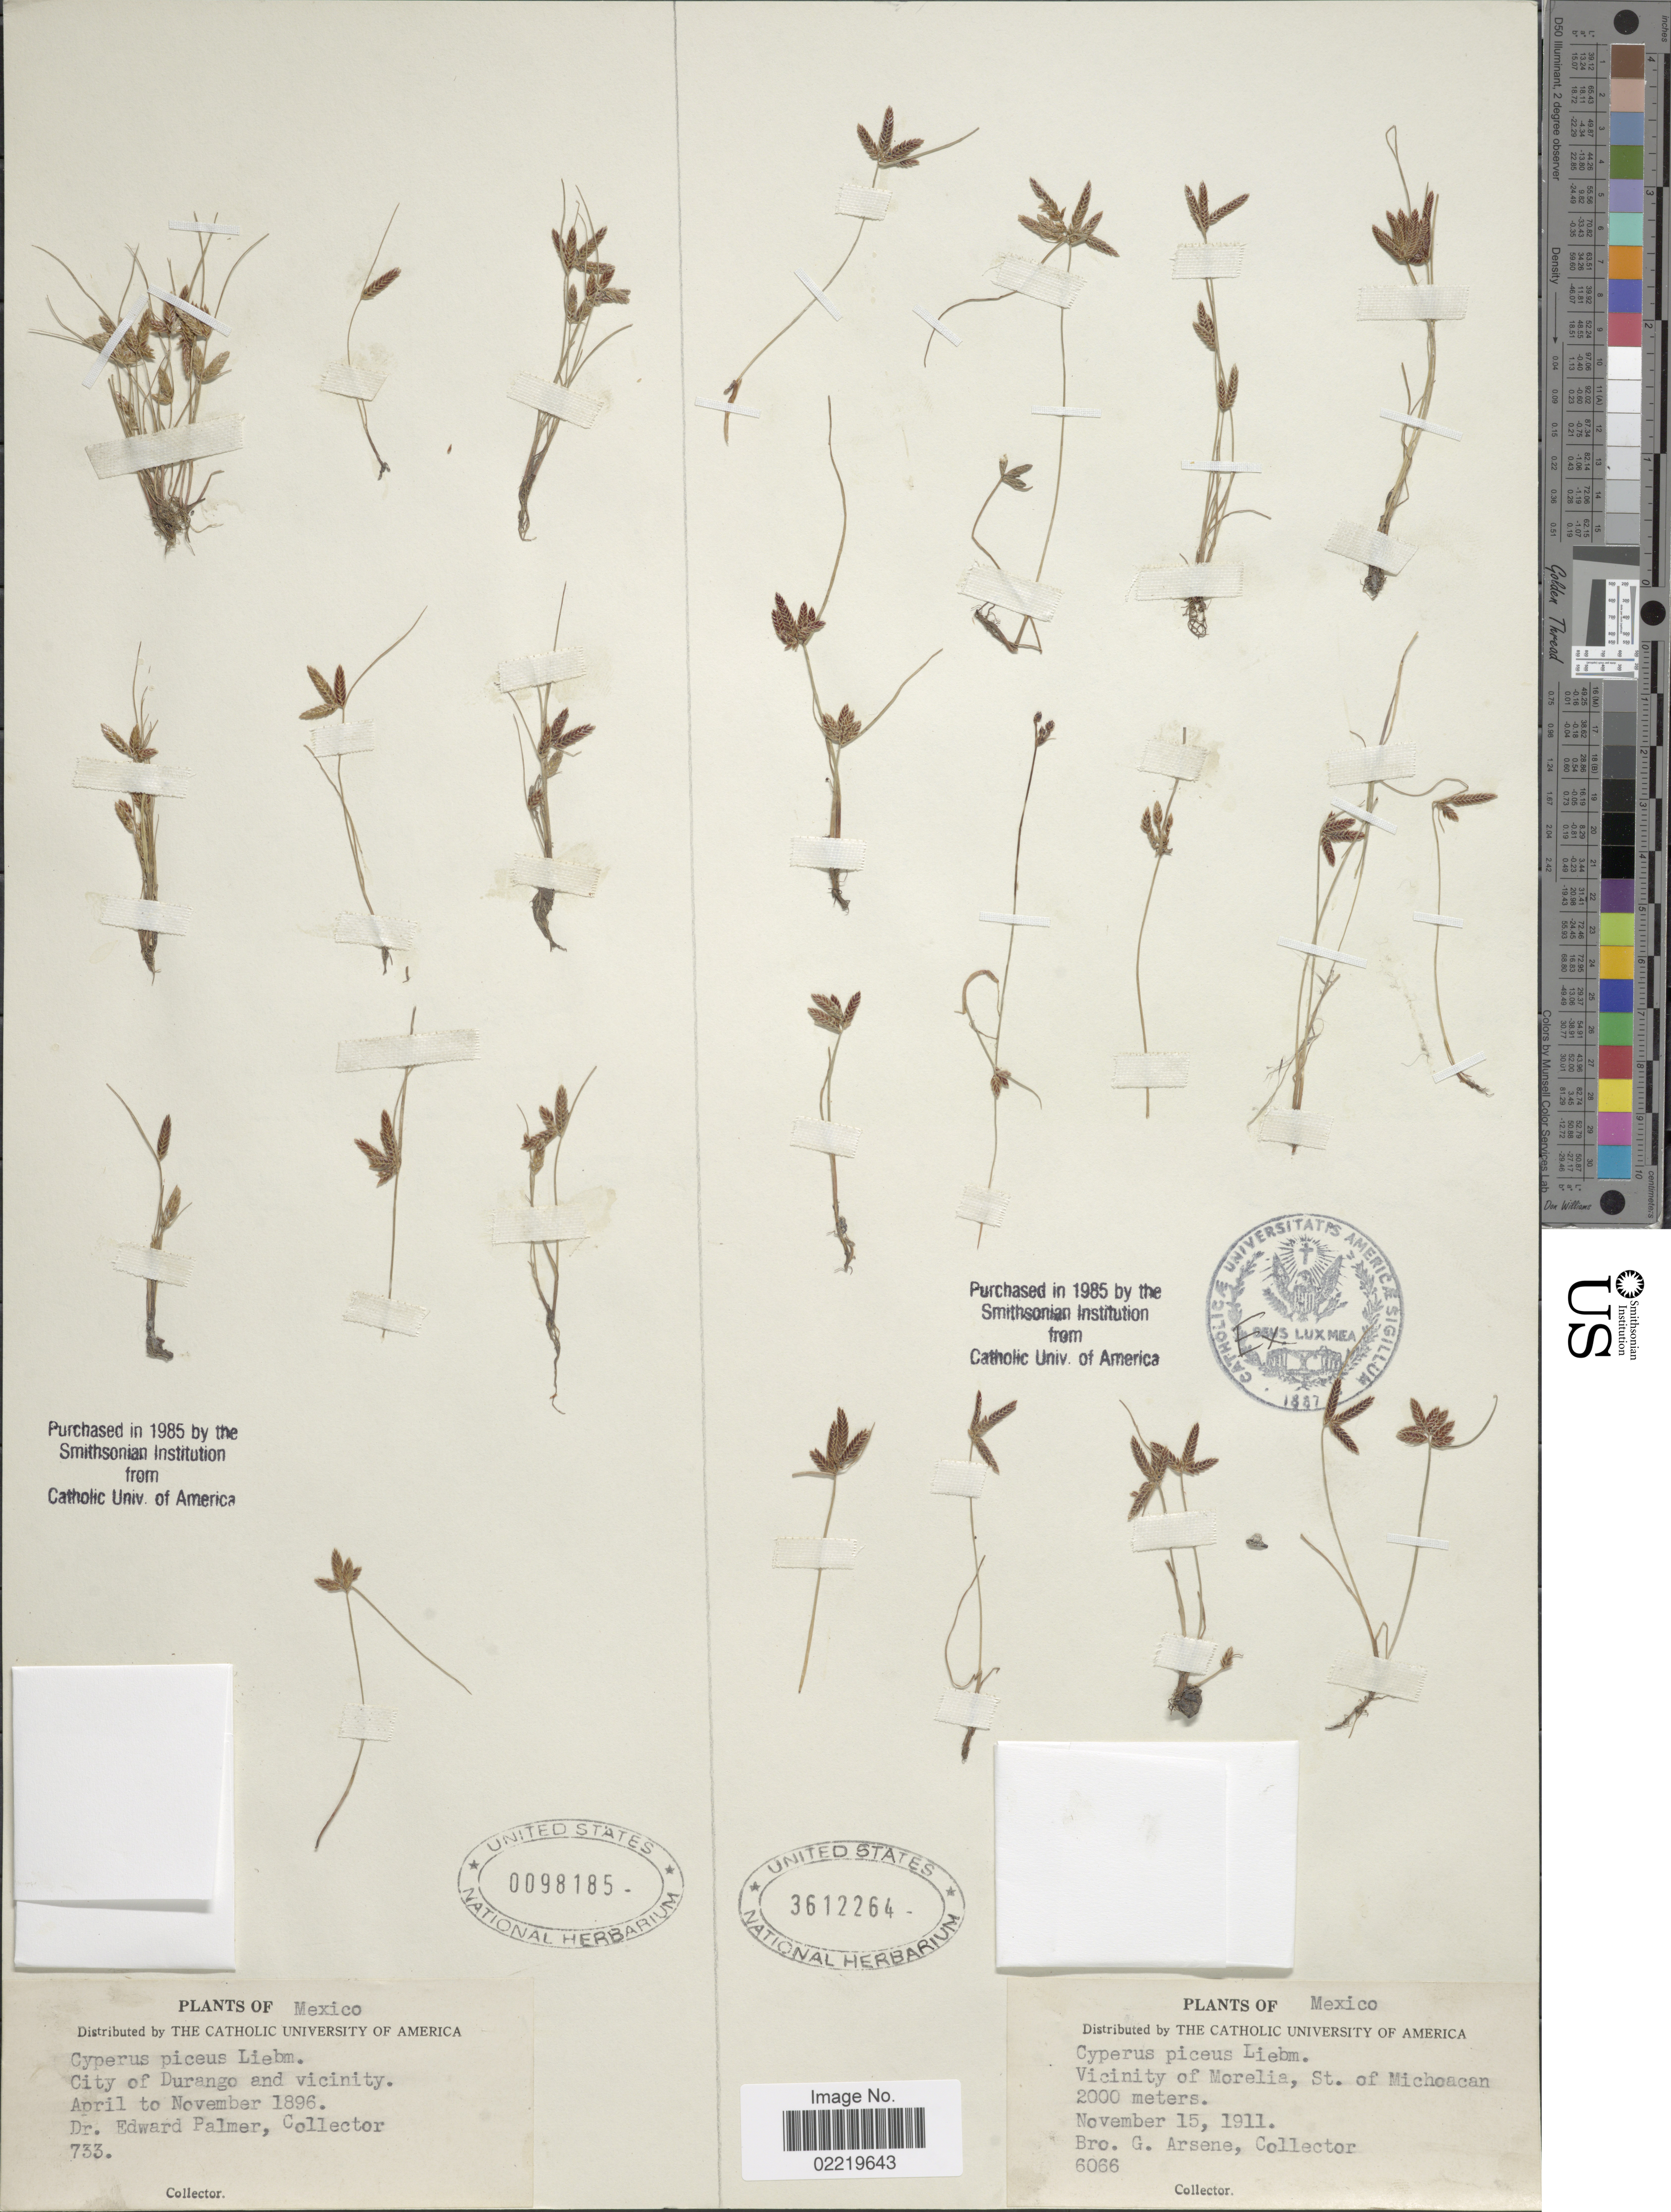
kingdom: Plantae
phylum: Tracheophyta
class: Liliopsida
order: Poales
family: Cyperaceae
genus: Cyperus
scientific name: Cyperus flavescens var. piceus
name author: (Liebm.) Fernald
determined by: Tucker, G. C.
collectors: Bro. G. Arsène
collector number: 6066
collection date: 1911-11-15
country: Mexico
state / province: Michoacán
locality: Vicinity of Morelia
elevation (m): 2000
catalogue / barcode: US 3612264